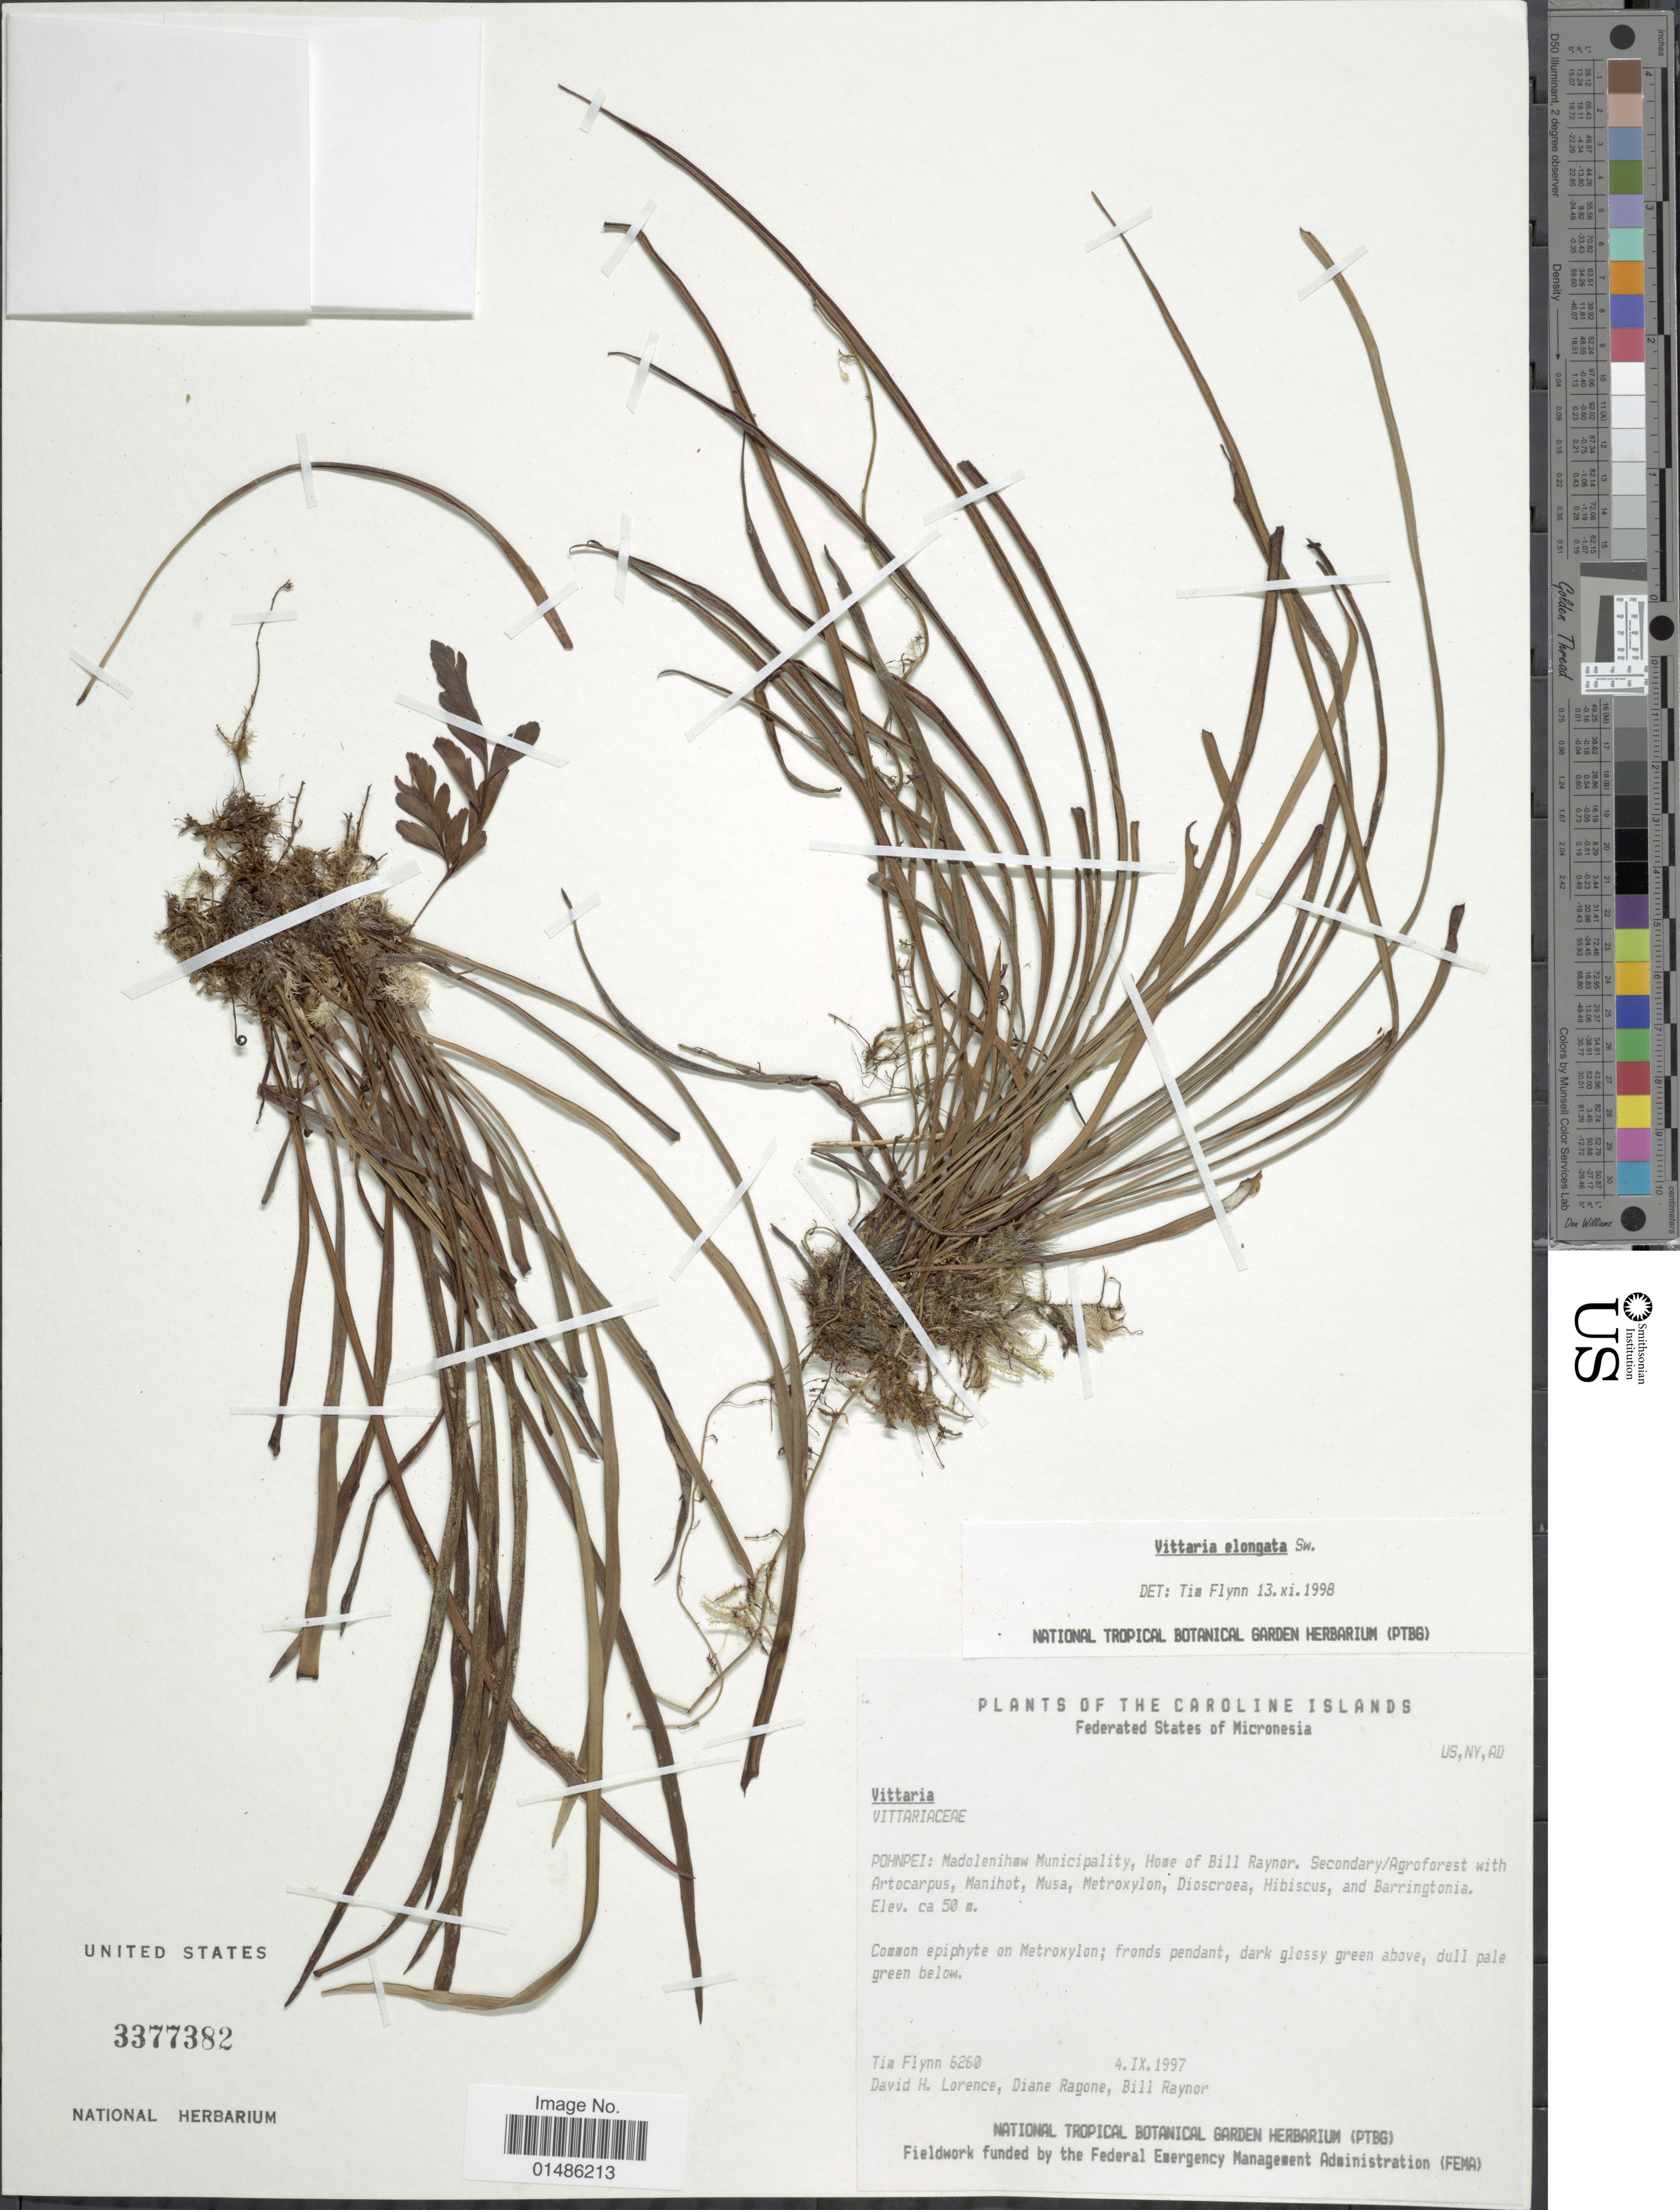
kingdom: Plantae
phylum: Tracheophyta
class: Polypodiopsida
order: Polypodiales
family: Pteridaceae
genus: Haplopteris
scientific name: Haplopteris elongata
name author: (Sw.) Crane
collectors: T. Flynn, D. Lorence, D. Ragone & B. Raynor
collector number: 6260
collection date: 1997-09-04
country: Micronesia, Federated States of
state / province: Pohnpei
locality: Caroline Islands. Federated States of Micronesia. Madolenihaw Municipality, Home of Bill Raynor.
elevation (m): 50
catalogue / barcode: US 3377382